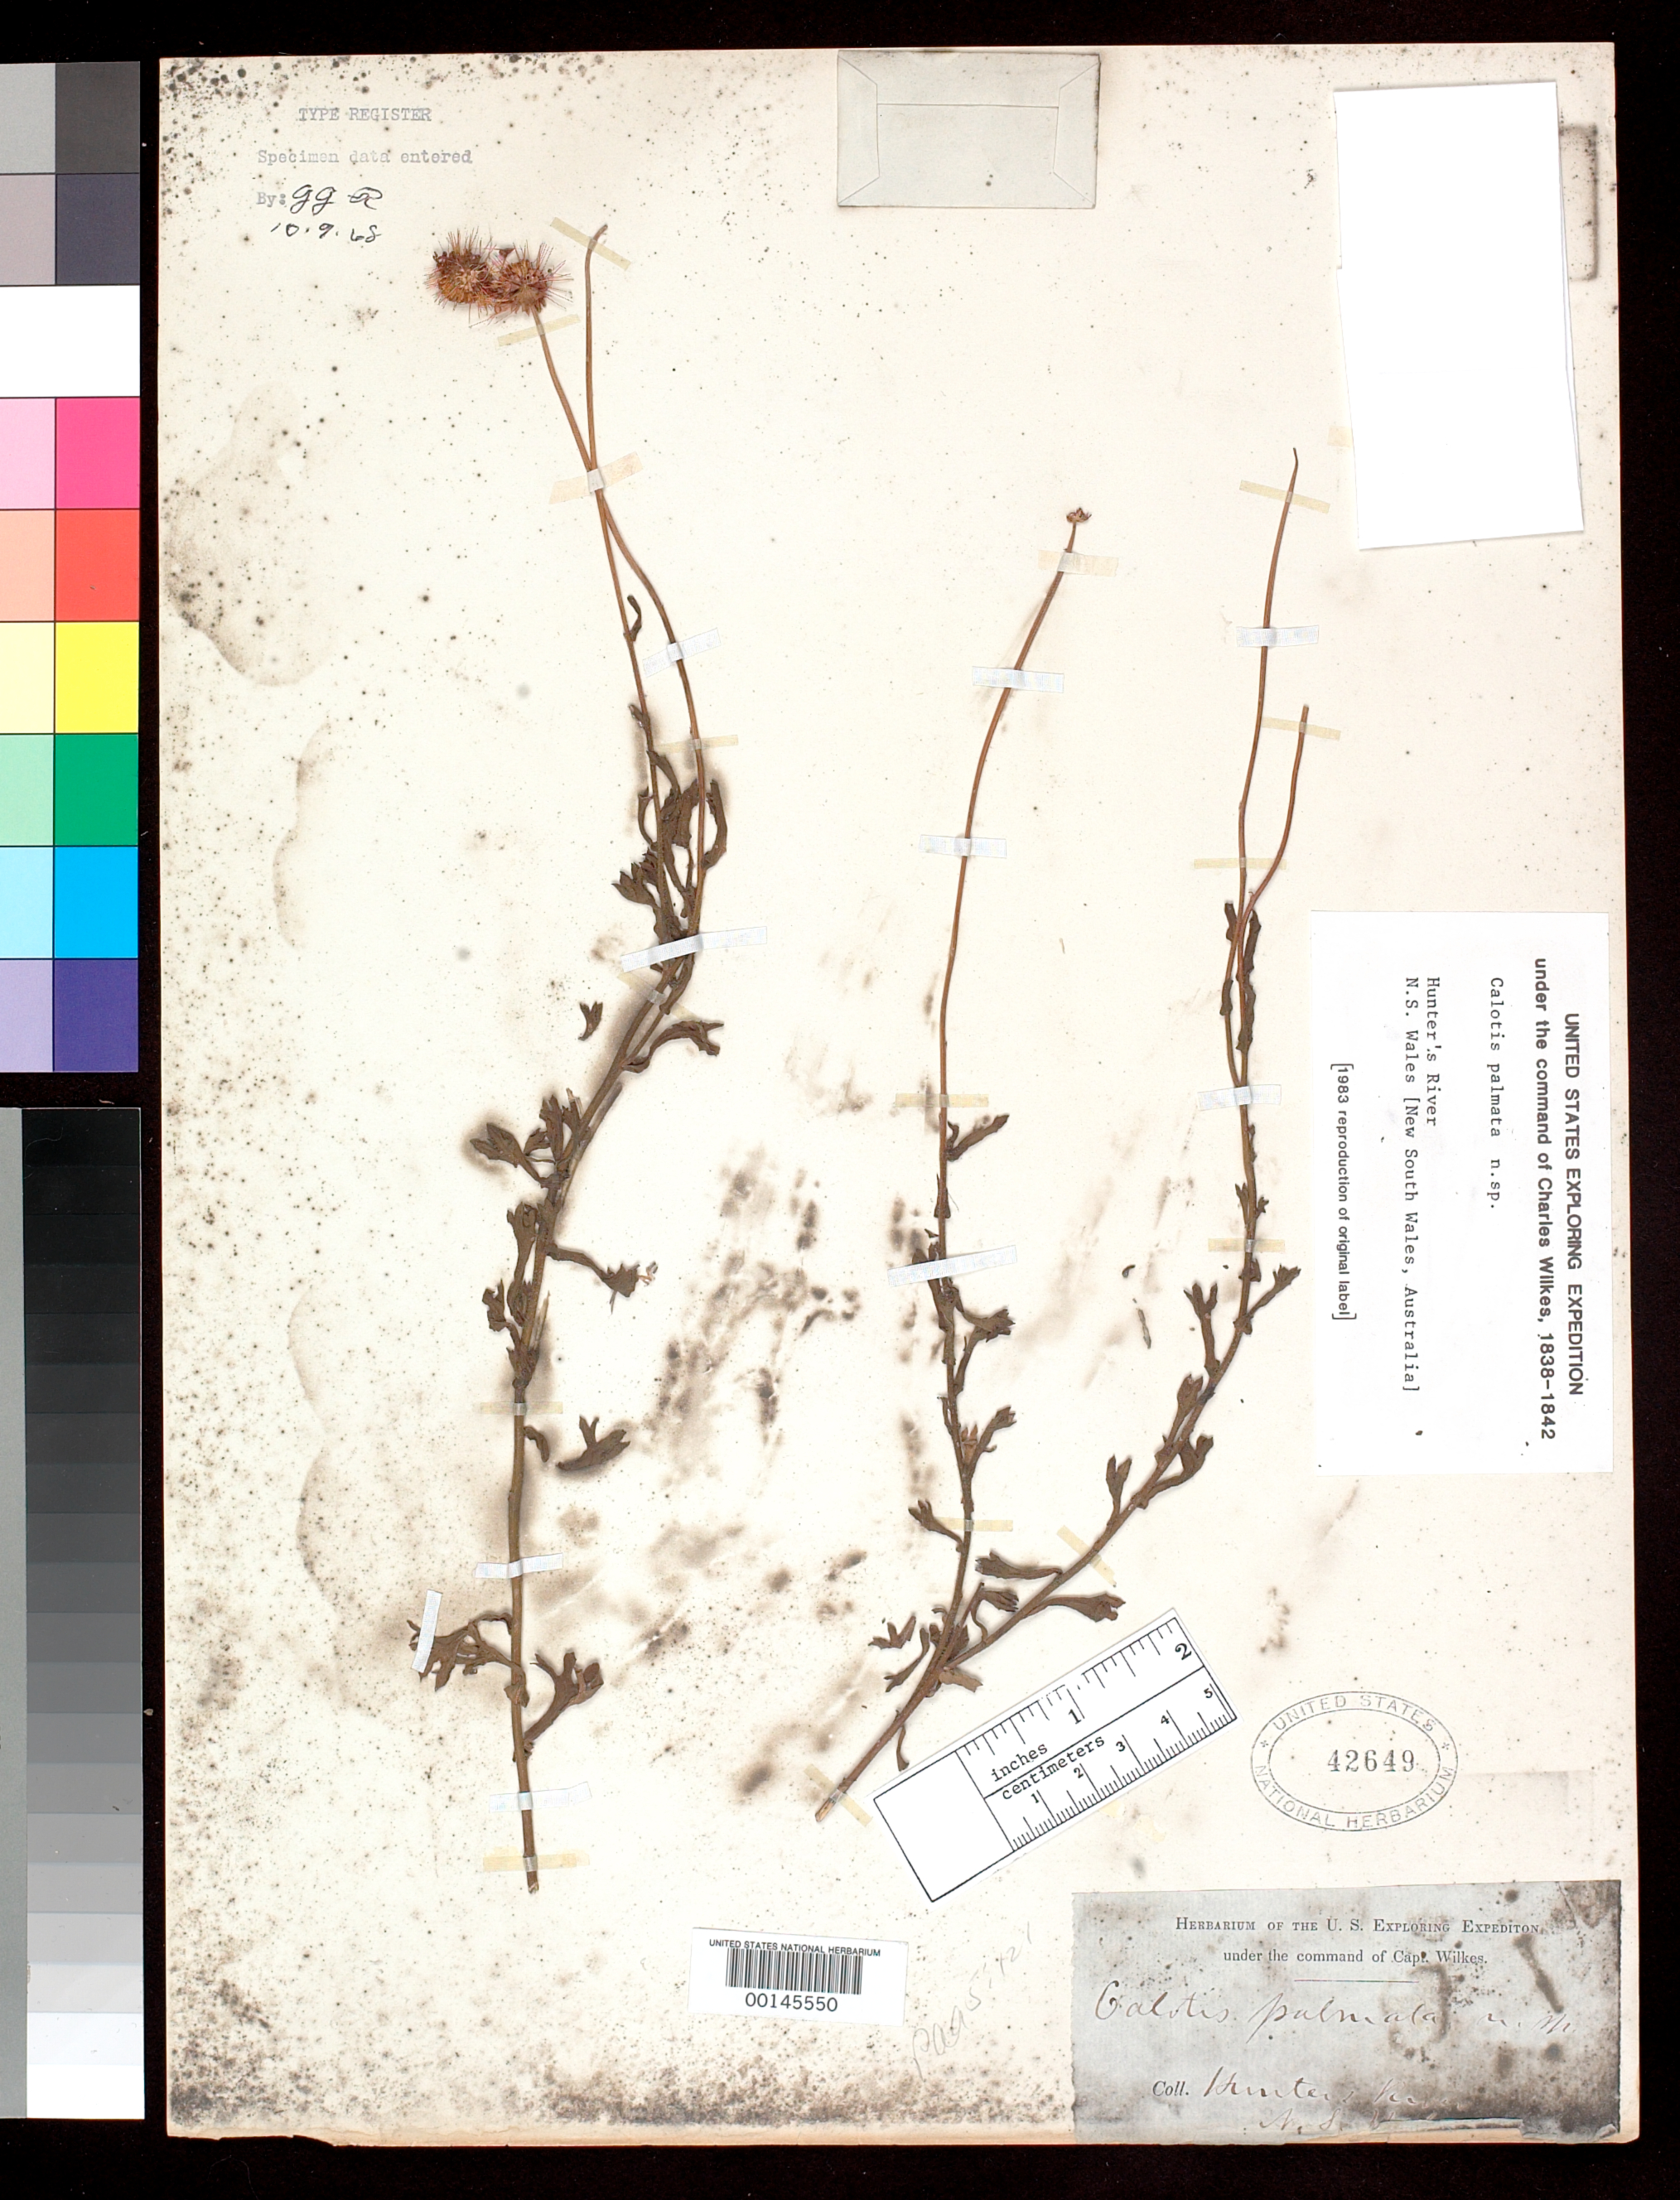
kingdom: Plantae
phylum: Tracheophyta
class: Magnoliopsida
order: Asterales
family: Asteraceae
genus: Calotis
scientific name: Calotis palmata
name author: A. Gray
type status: Type Collection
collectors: Wilkes Explor. Exped.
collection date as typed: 1838 to -- --- 1842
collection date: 1838/1842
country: Australia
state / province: New South Wales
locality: Hunters River.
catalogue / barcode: US 42649